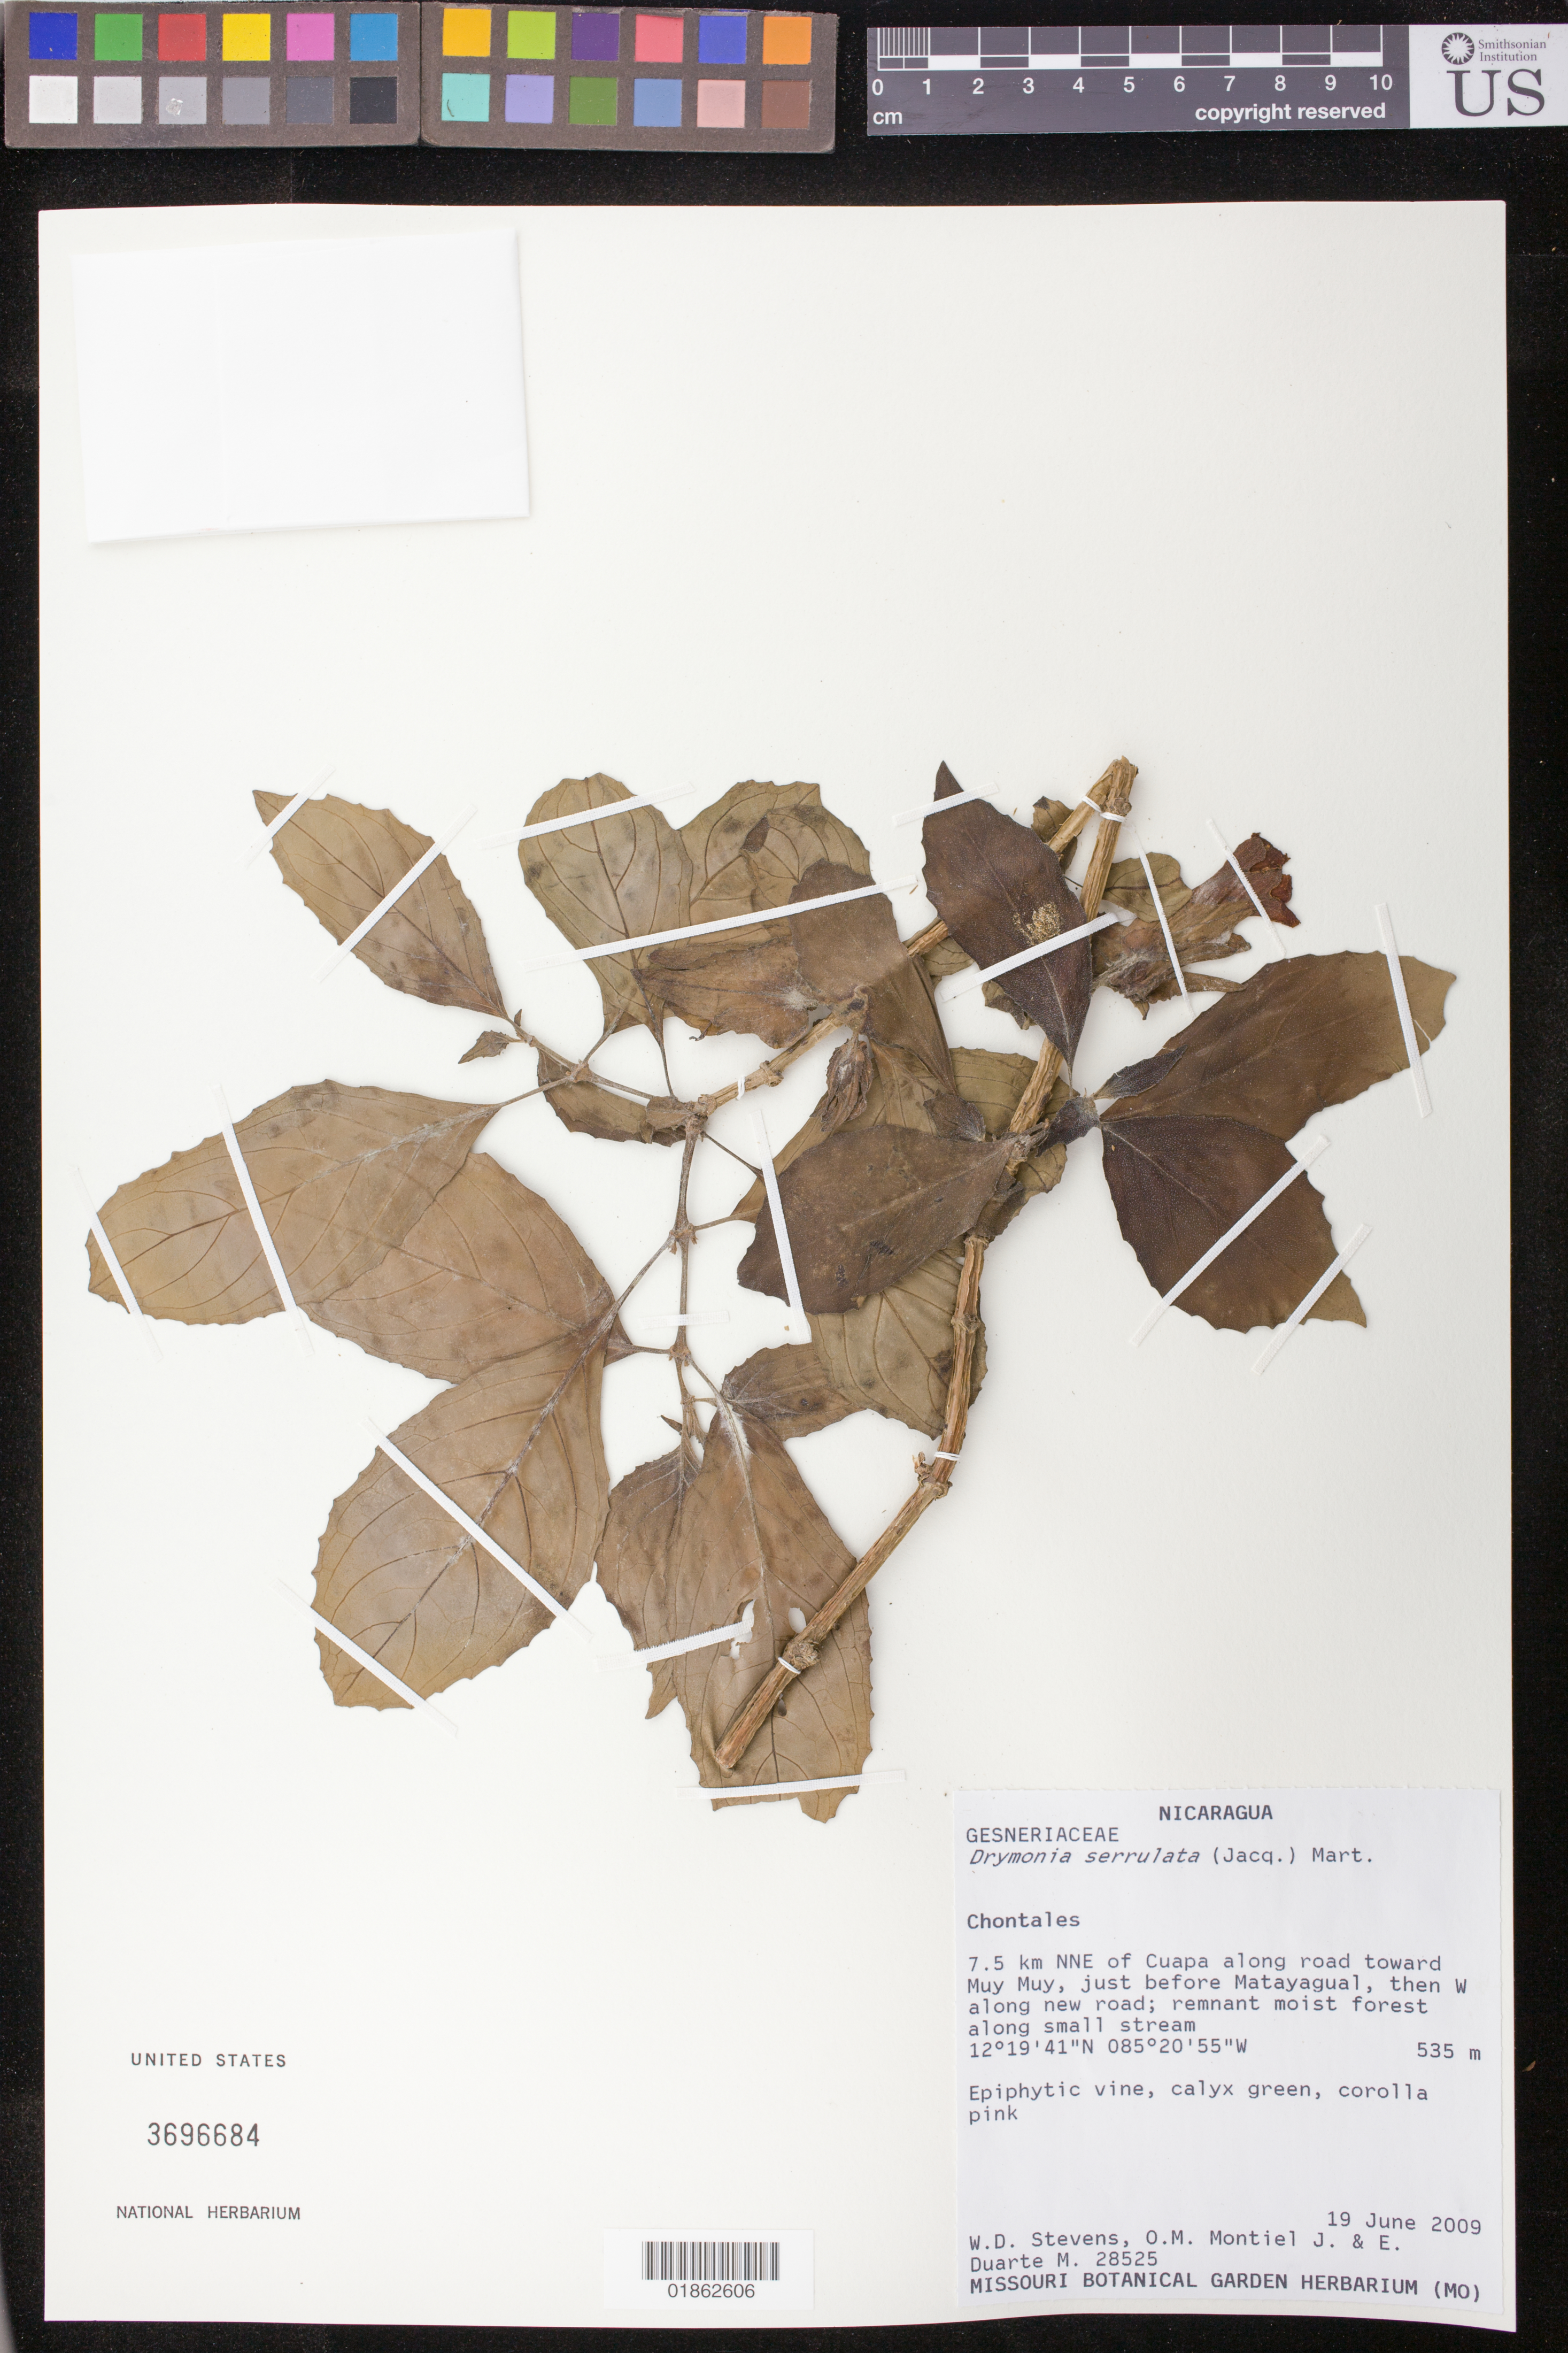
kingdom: Plantae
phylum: Tracheophyta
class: Magnoliopsida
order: Lamiales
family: Gesneriaceae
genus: Drymonia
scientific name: Drymonia serrulata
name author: (Jacq.) Mart.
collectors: W. D. Stevens, O. Montiel J. & E. Duarte M.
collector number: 28525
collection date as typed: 19 June 2009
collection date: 2009-06-19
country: Nicaragua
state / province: Chontales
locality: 7.5 km NNE of Cuapa along road toward Muy Muy, just before Matayagual, then W along new road.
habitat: Remnant moist forest along small stream.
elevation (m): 535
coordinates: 12 19 41 N, 085 20 55 W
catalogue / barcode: US 3696684